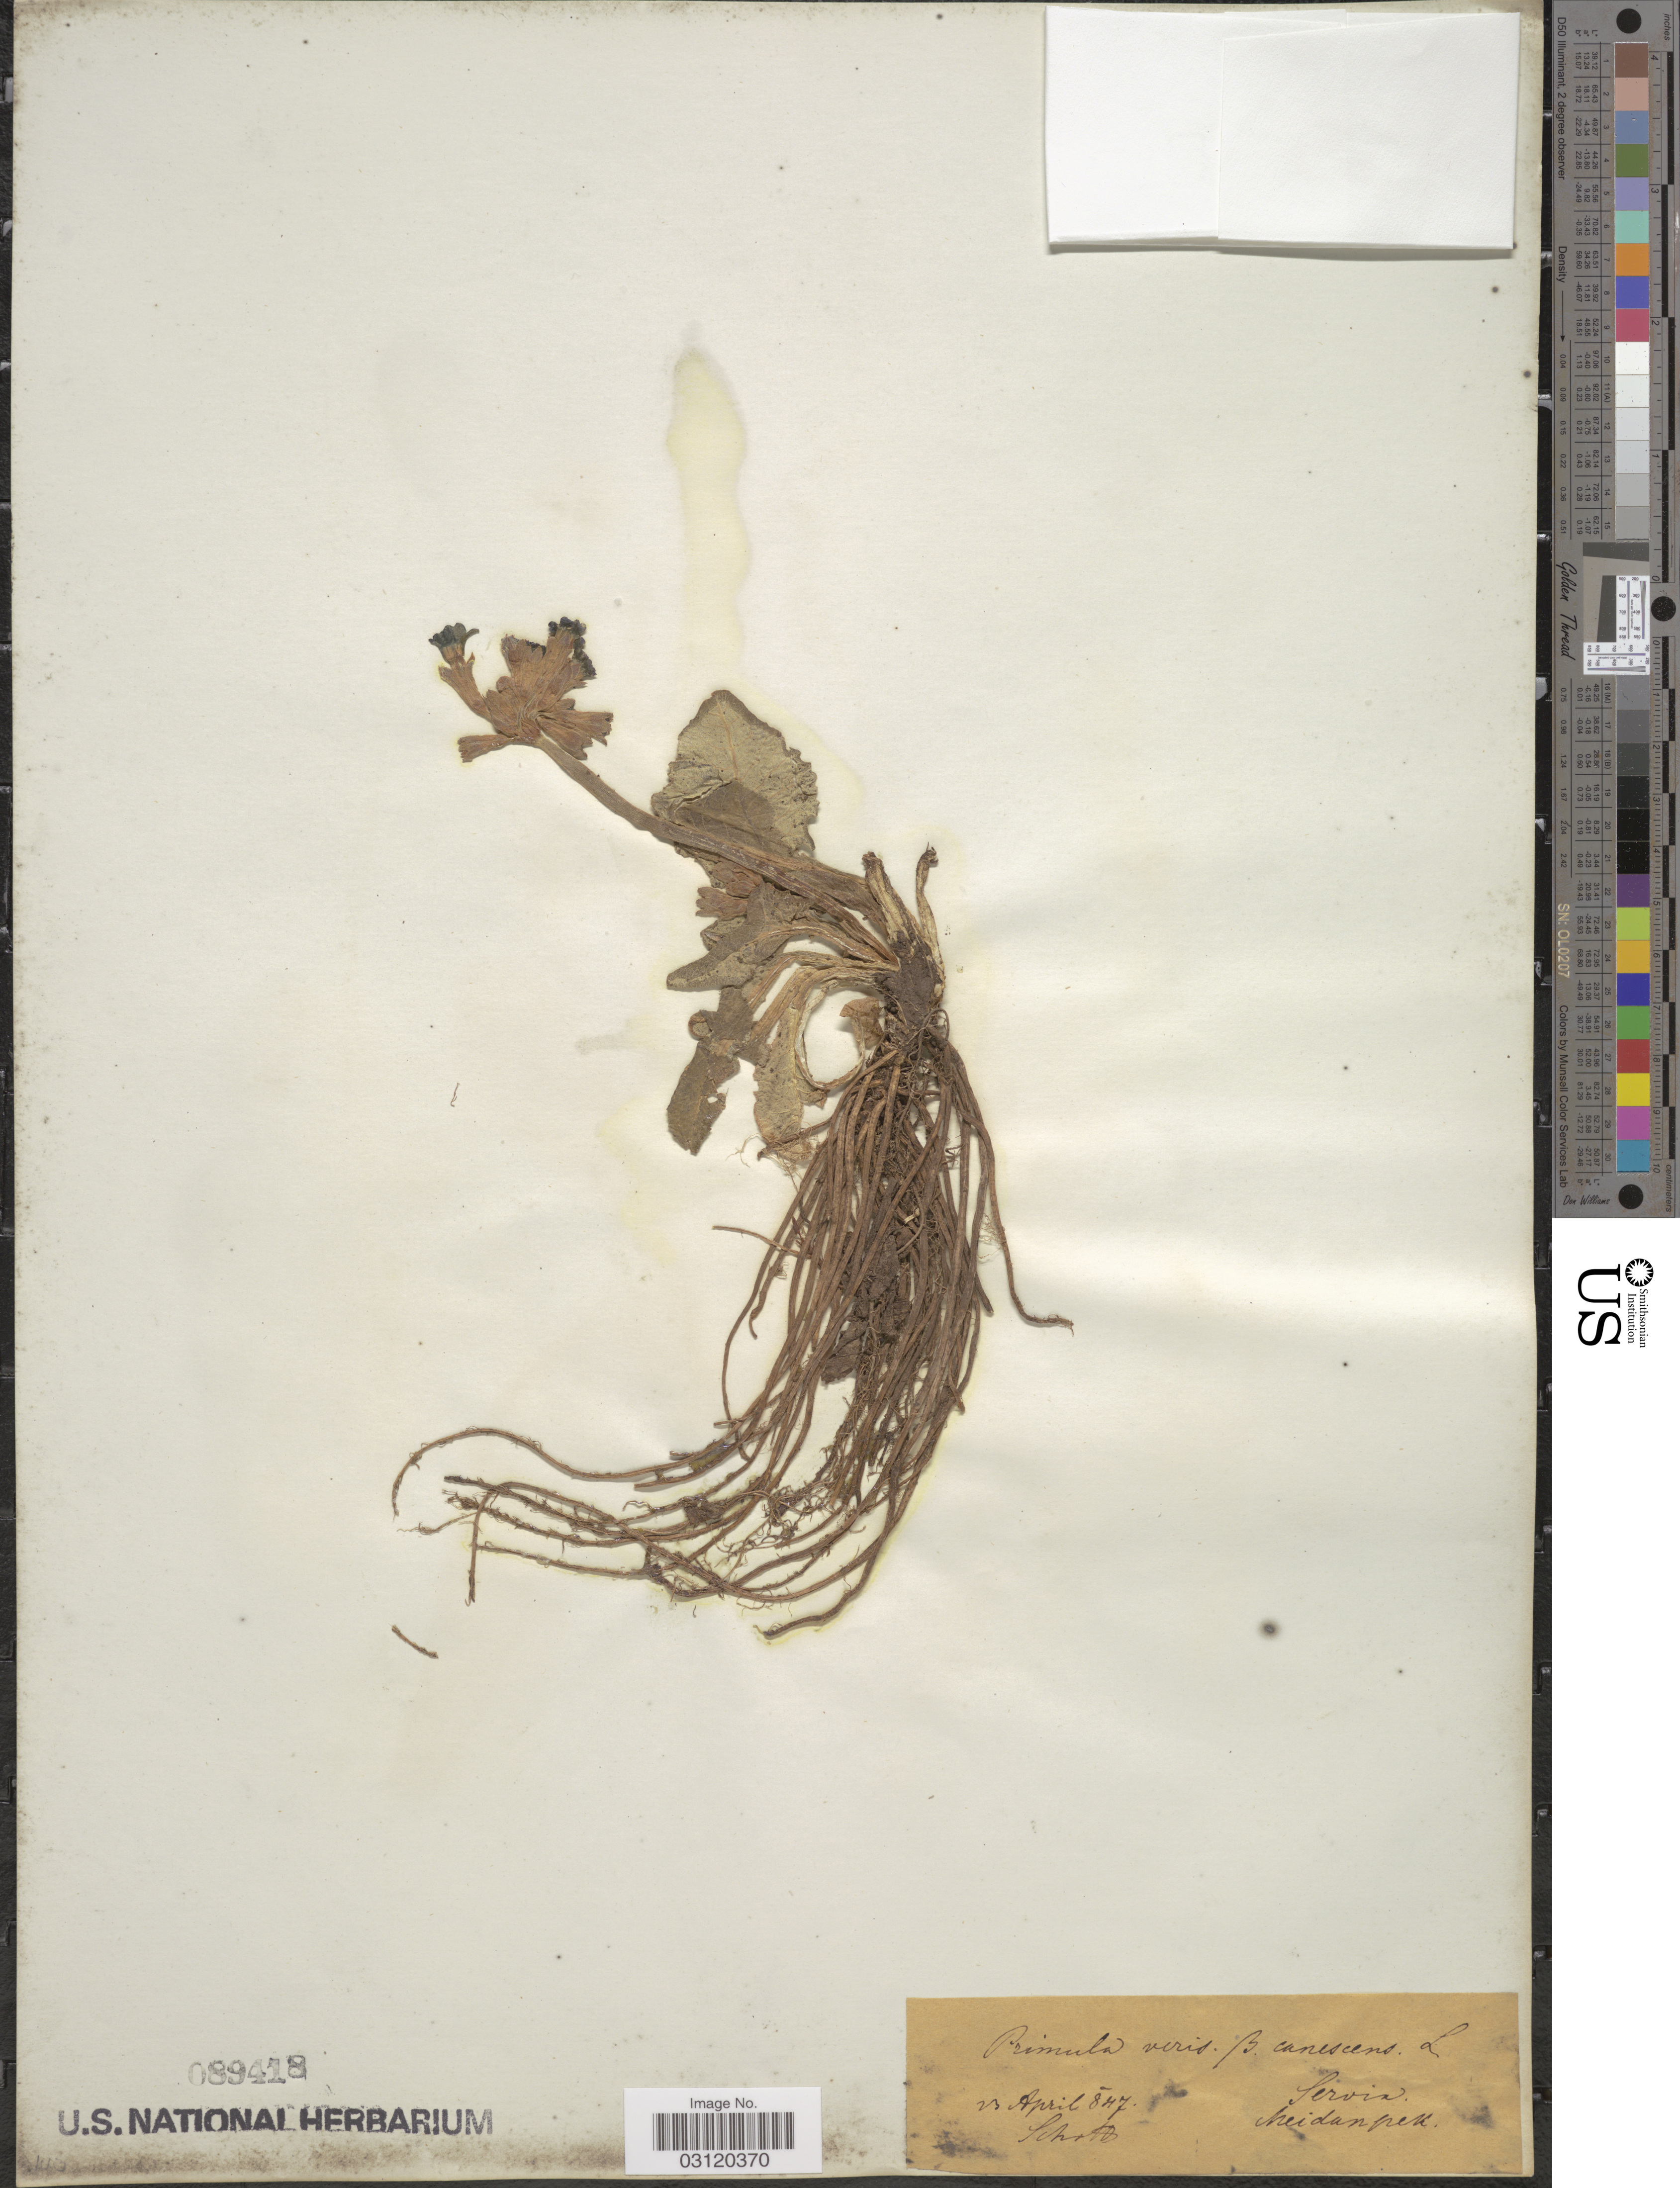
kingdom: Plantae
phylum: Tracheophyta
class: Magnoliopsida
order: Ericales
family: Primulaceae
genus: Primula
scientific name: Primula veris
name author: L.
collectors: Schott, --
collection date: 1847-04-23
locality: Servia, Meidanpek.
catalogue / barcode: US 89418